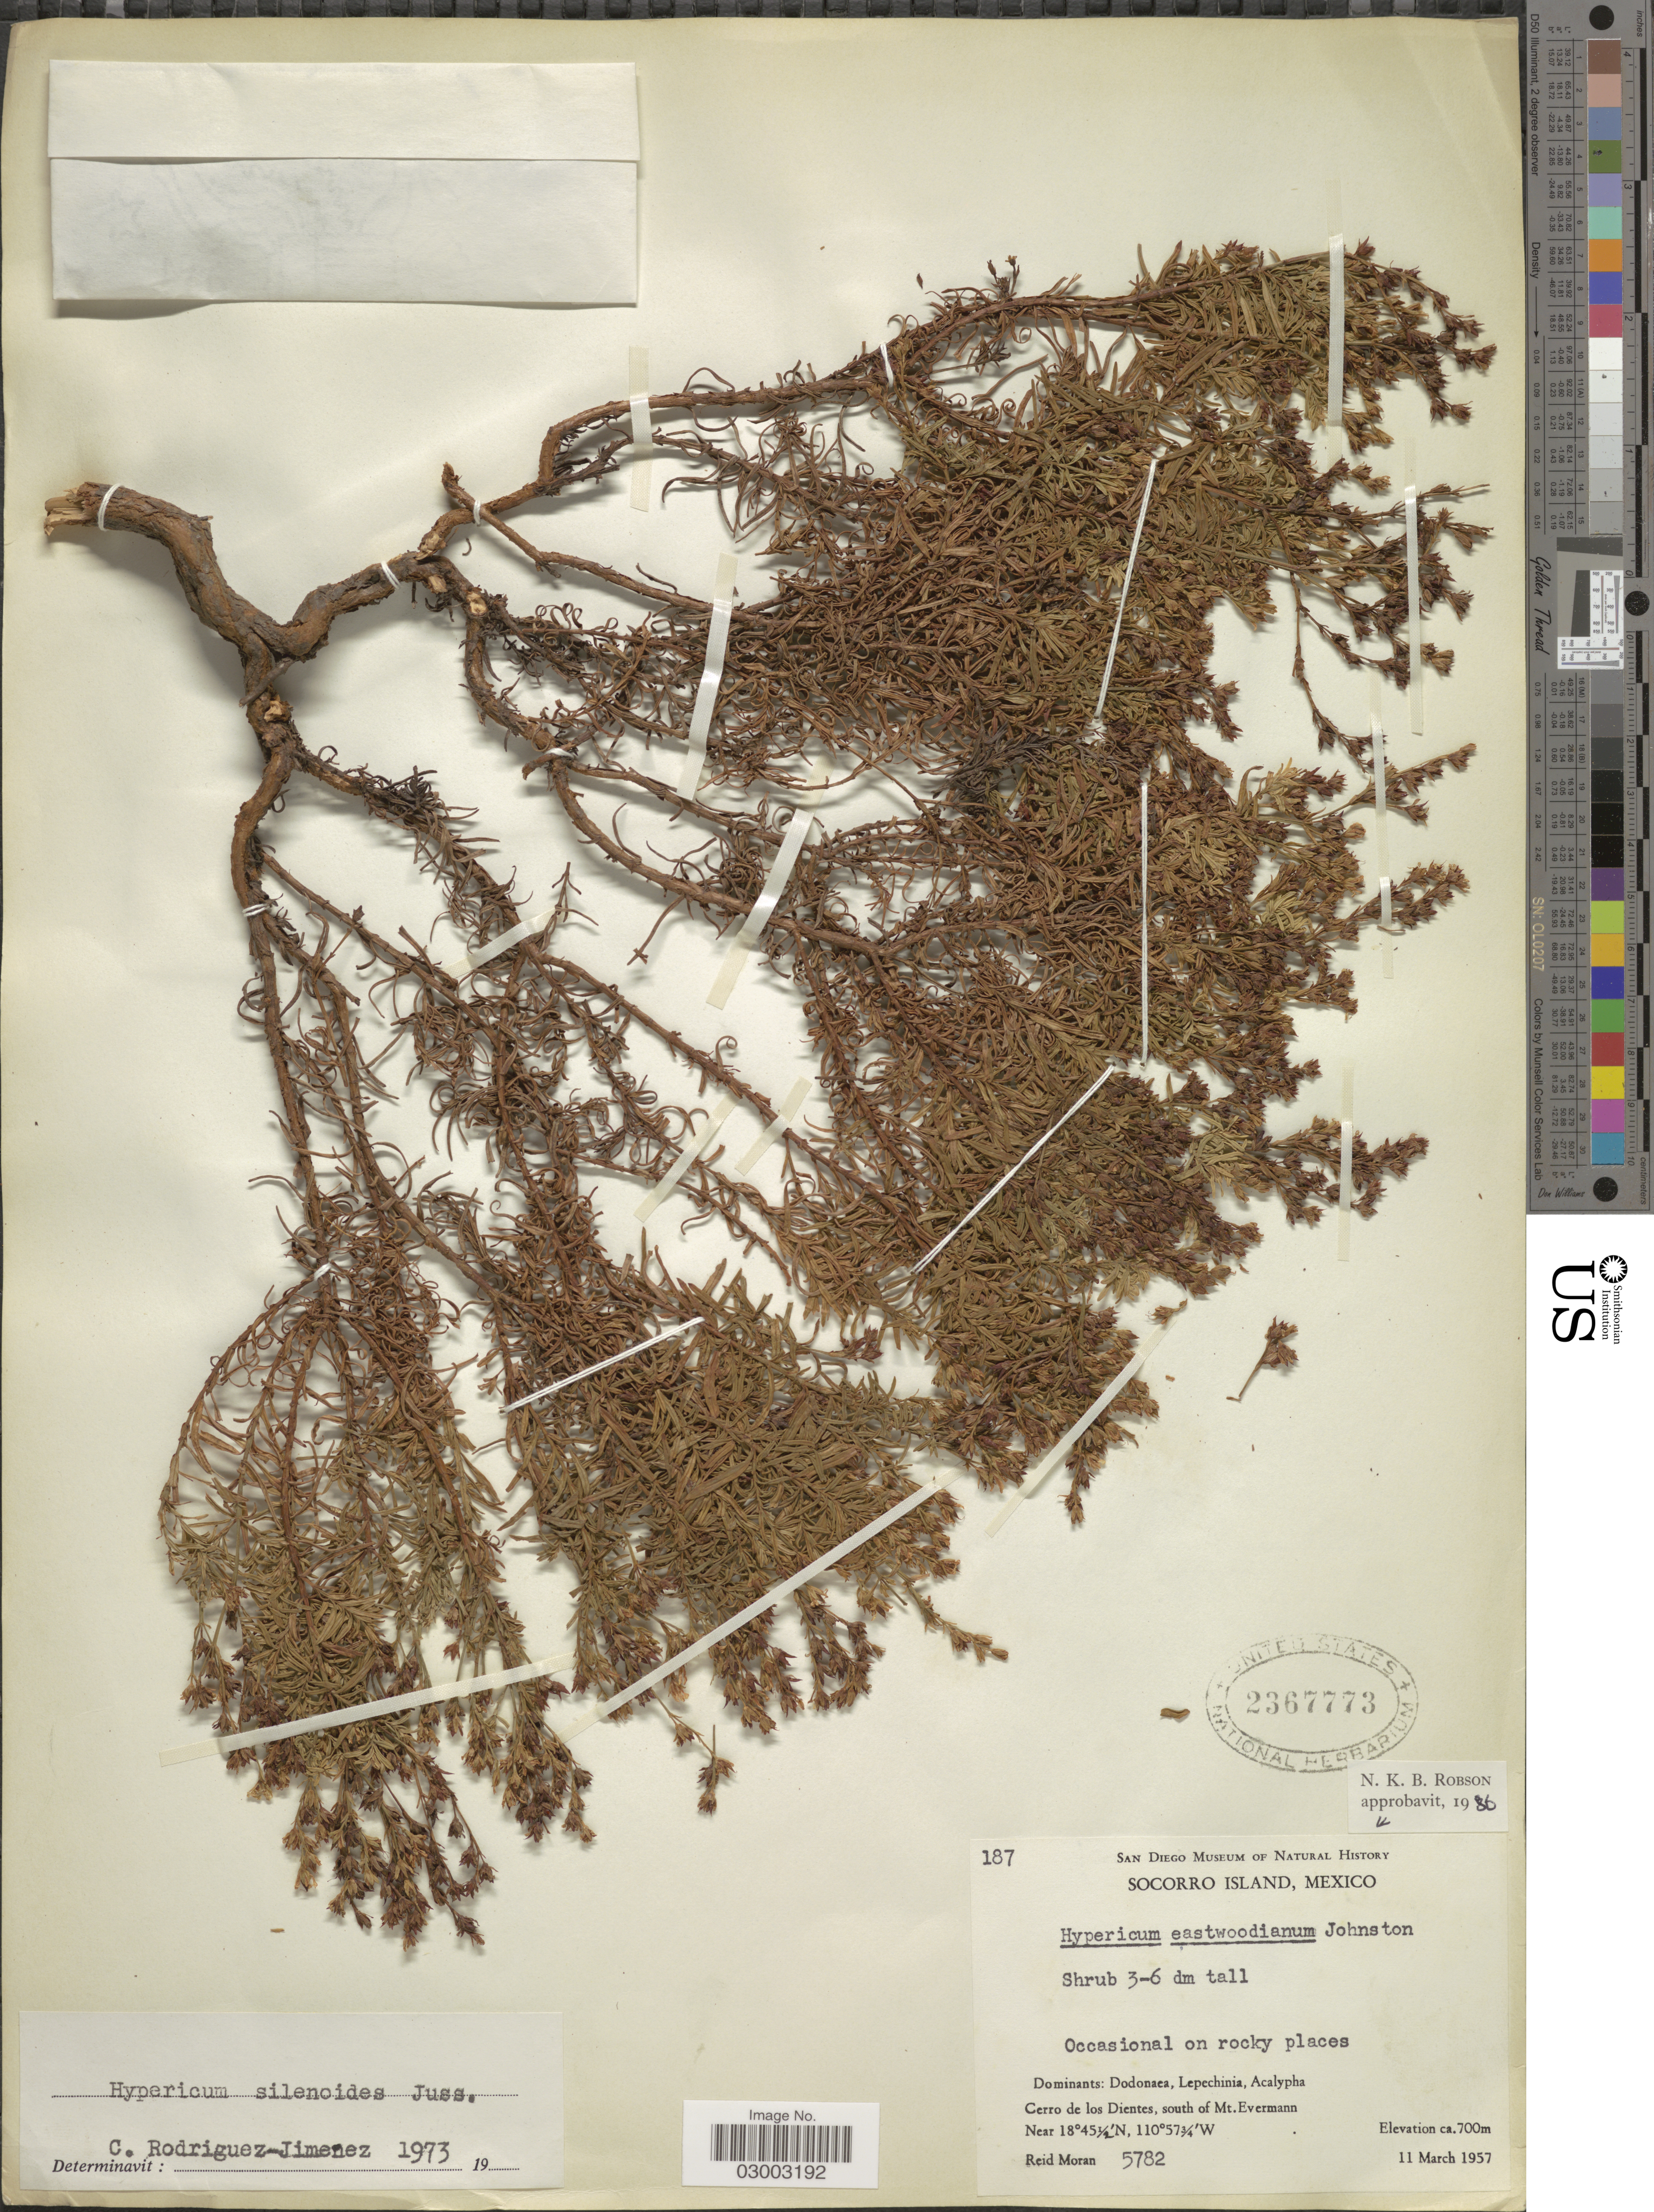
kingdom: Plantae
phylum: Tracheophyta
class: Magnoliopsida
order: Malpighiales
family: Hypericaceae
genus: Hypericum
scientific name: Hypericum eastwoodianum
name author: I.M. Johnst.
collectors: R. Moran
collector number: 5782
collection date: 1957-03-11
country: Mexico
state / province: Colima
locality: Socorro Island, Cerro de los Dientes, south of Mt. Evermann.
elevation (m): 700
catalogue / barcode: US 2367773